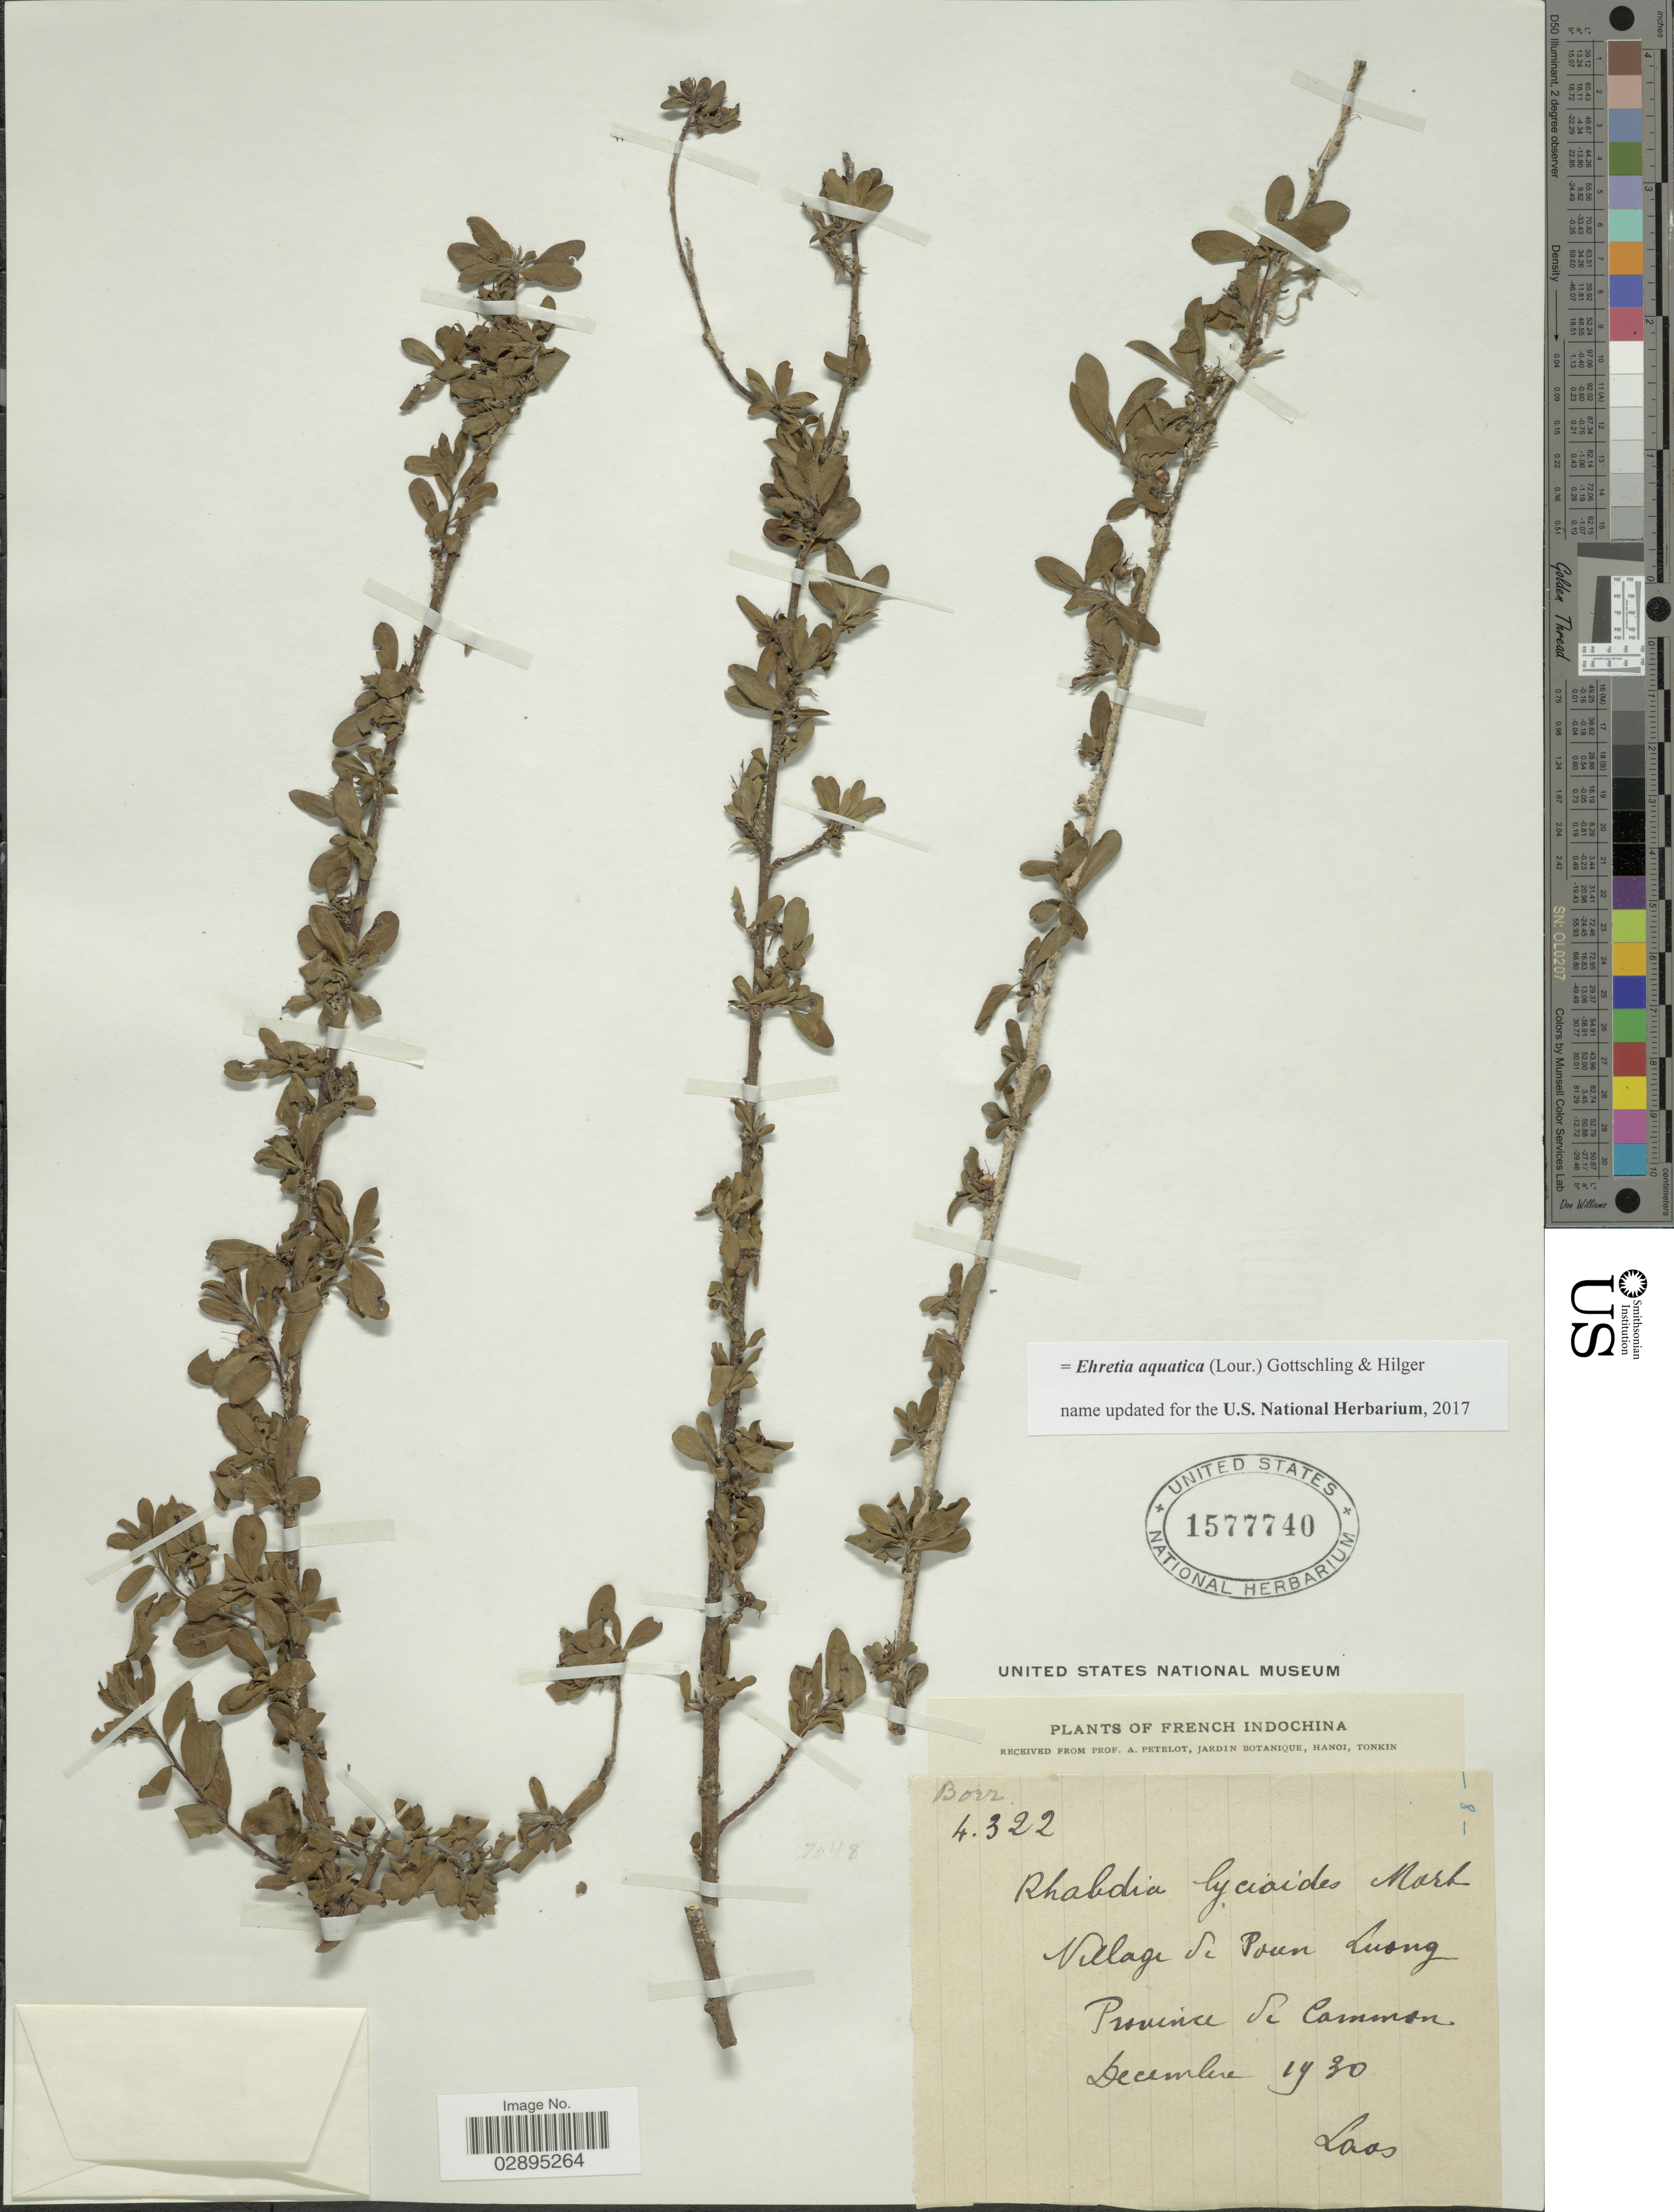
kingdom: Plantae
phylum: Tracheophyta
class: Magnoliopsida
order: Boraginales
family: Ehretiaceae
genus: Ehretia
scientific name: Ehretia aquatica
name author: (Lour.) Gottschling & Hilger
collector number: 4322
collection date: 1930-12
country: Laos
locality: Village de Poun Luong. Province de Cammon. French Indonesia.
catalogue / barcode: US 1577740